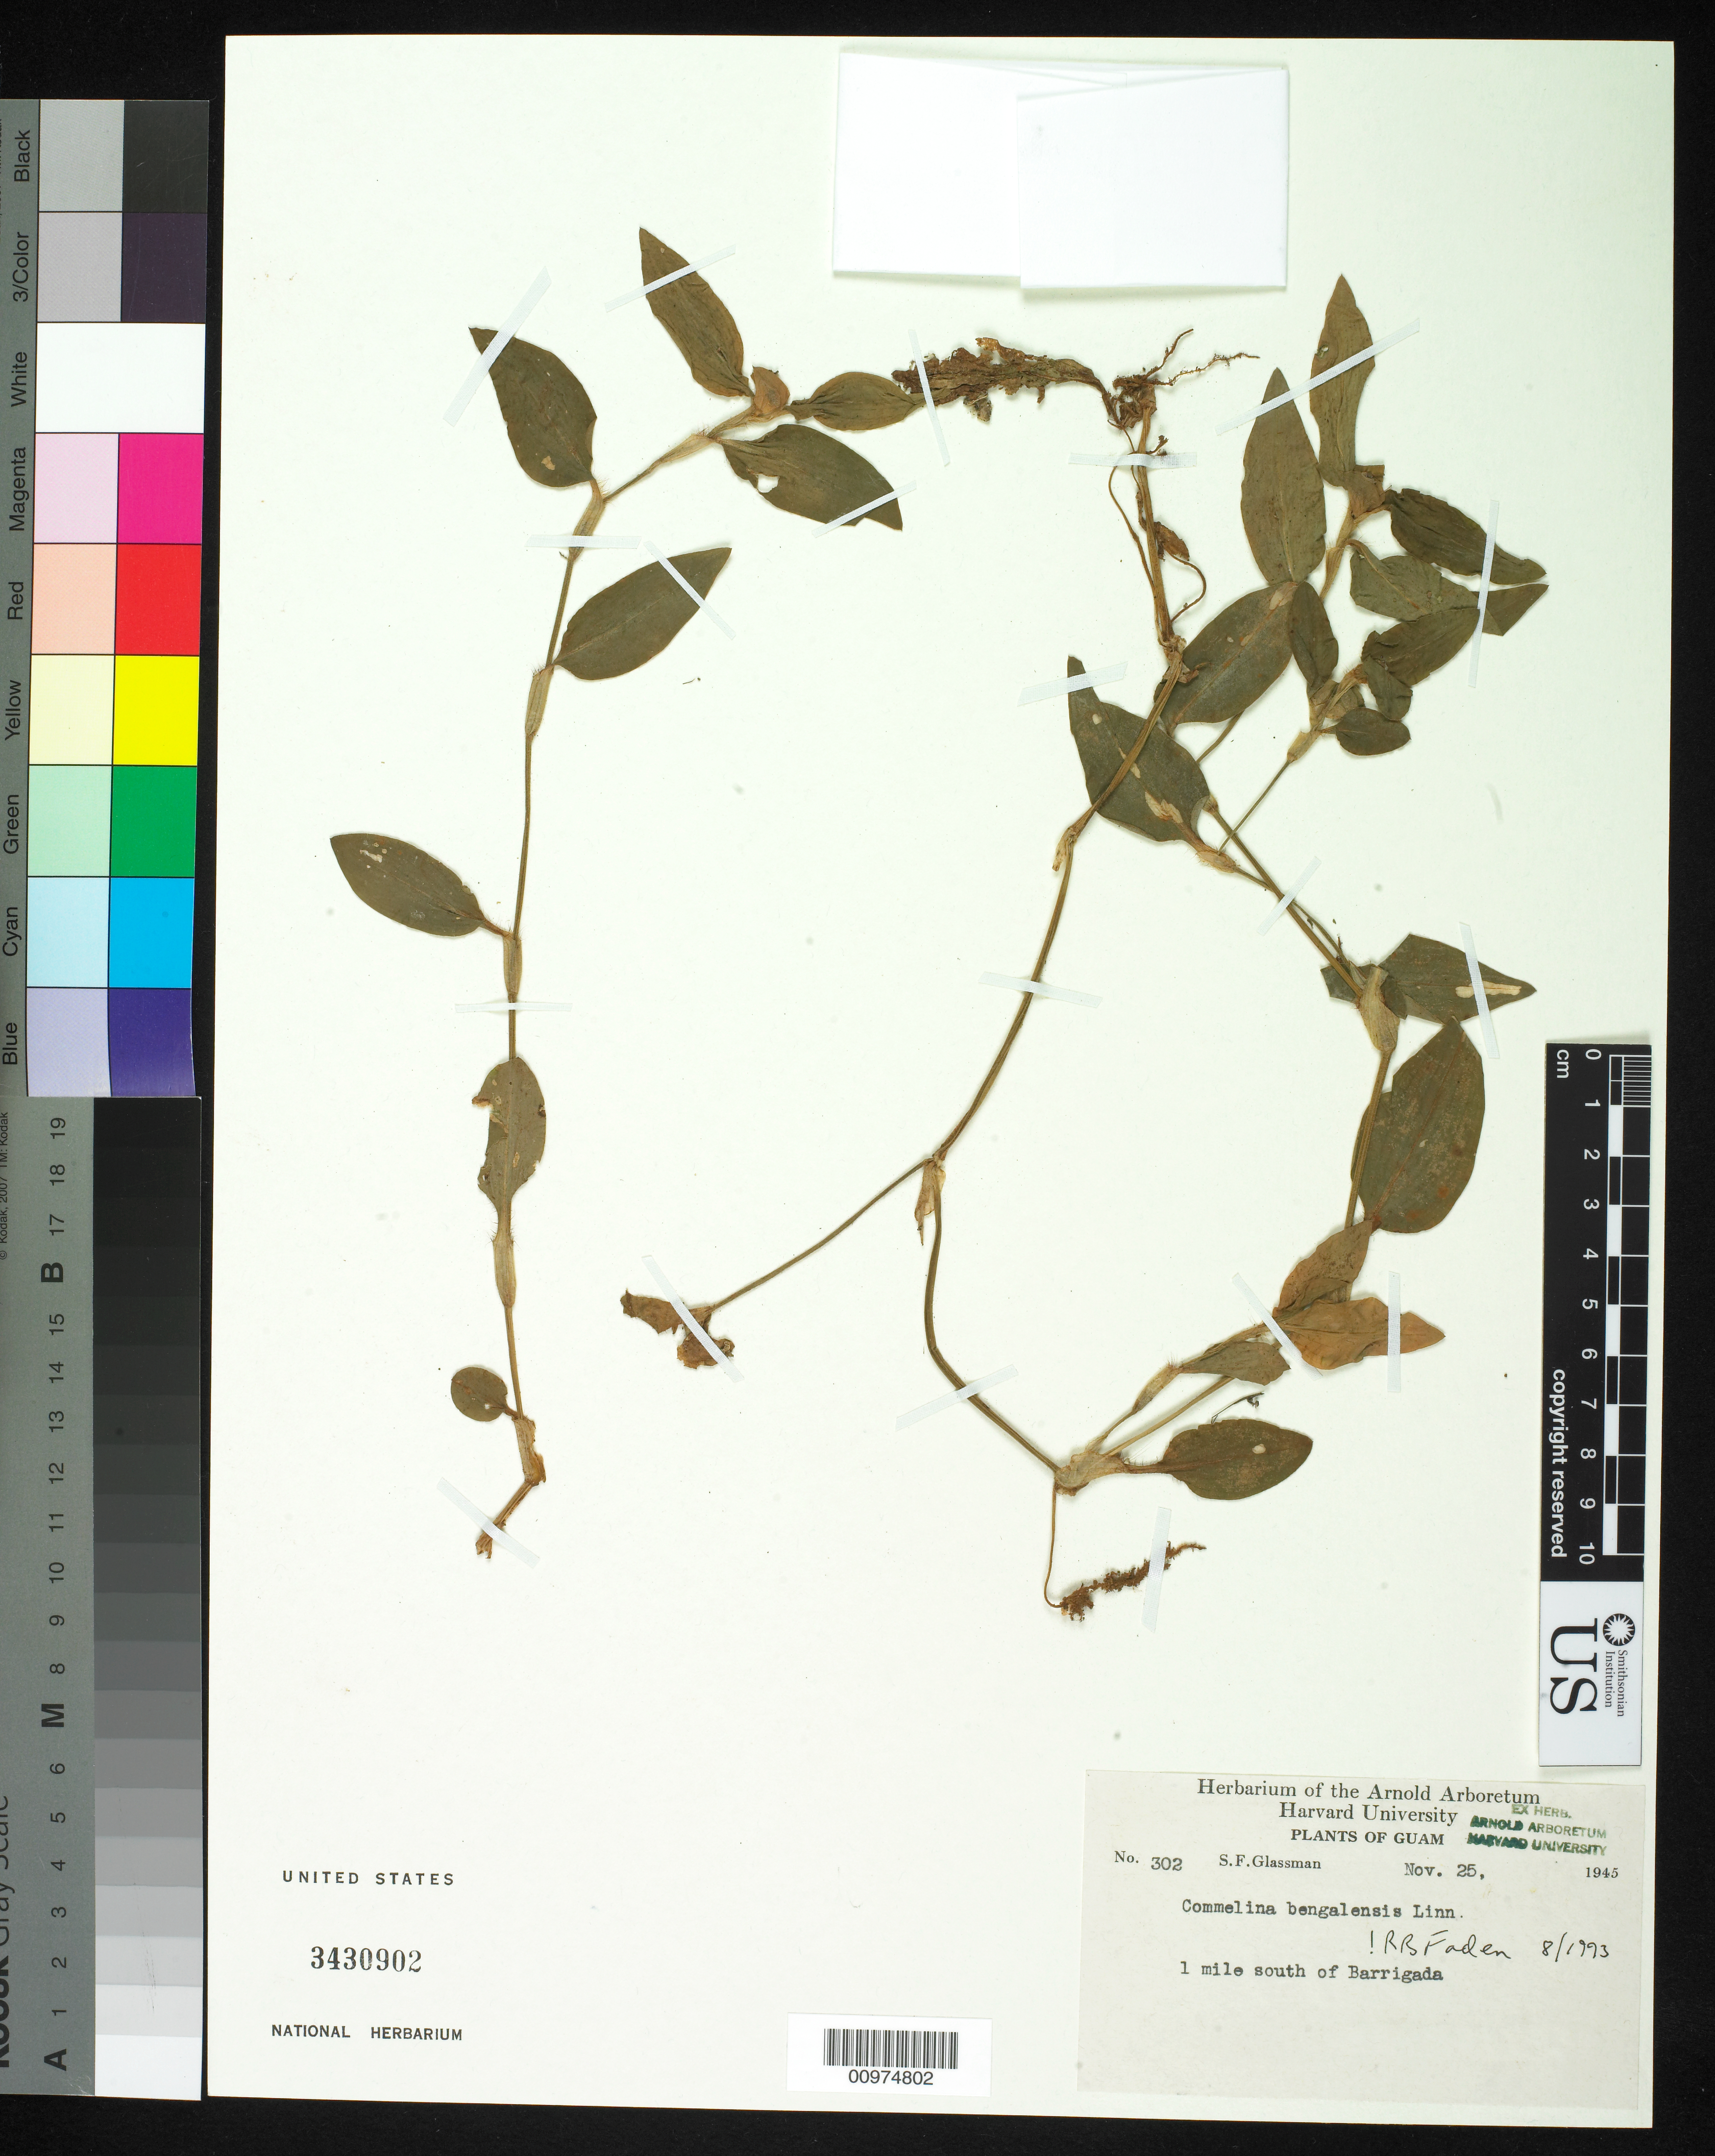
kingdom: Plantae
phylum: Tracheophyta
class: Liliopsida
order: Commelinales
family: Commelinaceae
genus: Commelina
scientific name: Commelina benghalensis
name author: L.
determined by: Faden, Robert B., (US), Smithsonian Institution - National Museum of Natural History (UNITED STATES)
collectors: S. F. Glassman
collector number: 302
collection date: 1945-11-25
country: Guam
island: Guam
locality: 1 mile south of Barrigada.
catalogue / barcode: US 3430902